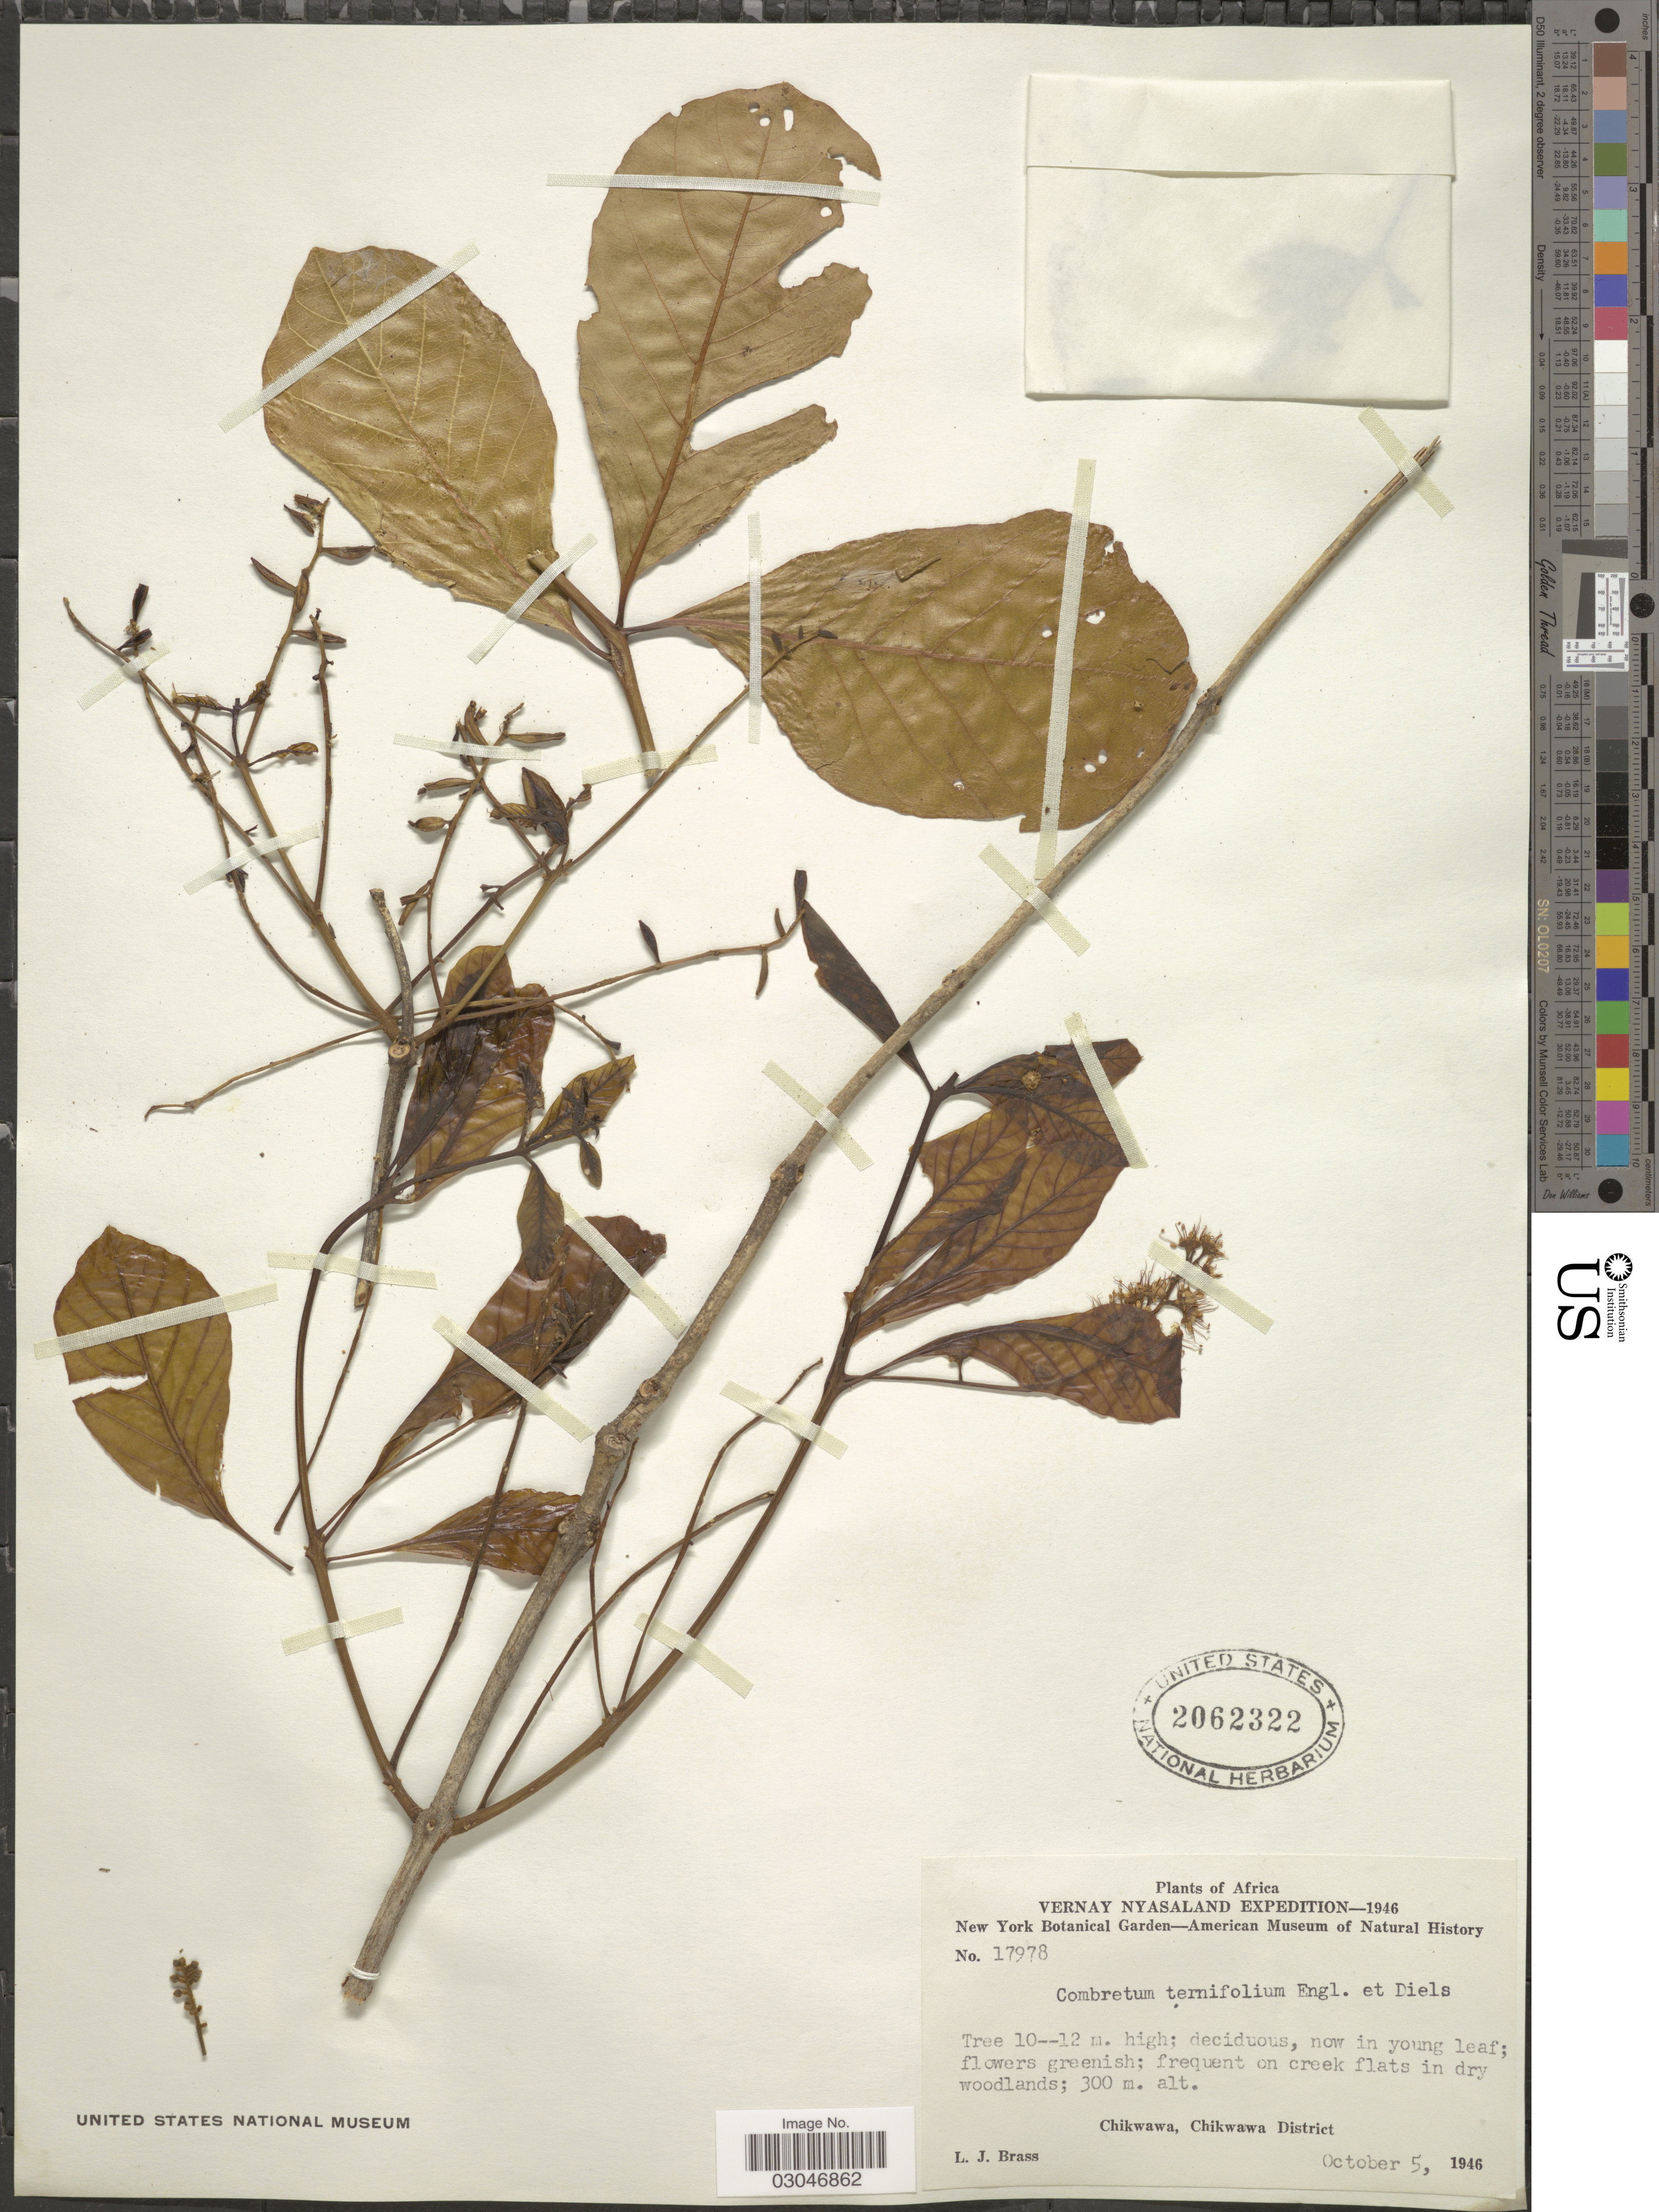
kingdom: Plantae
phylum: Tracheophyta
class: Magnoliopsida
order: Myrtales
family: Combretaceae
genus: Combretum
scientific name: Combretum ternifolium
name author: Engl. & Diels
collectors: L. J. Brass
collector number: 17978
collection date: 1946-10-05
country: Malawi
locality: Vernay Nyasaland, Chikwawa, Chikwawa District.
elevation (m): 300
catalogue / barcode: US 2062322